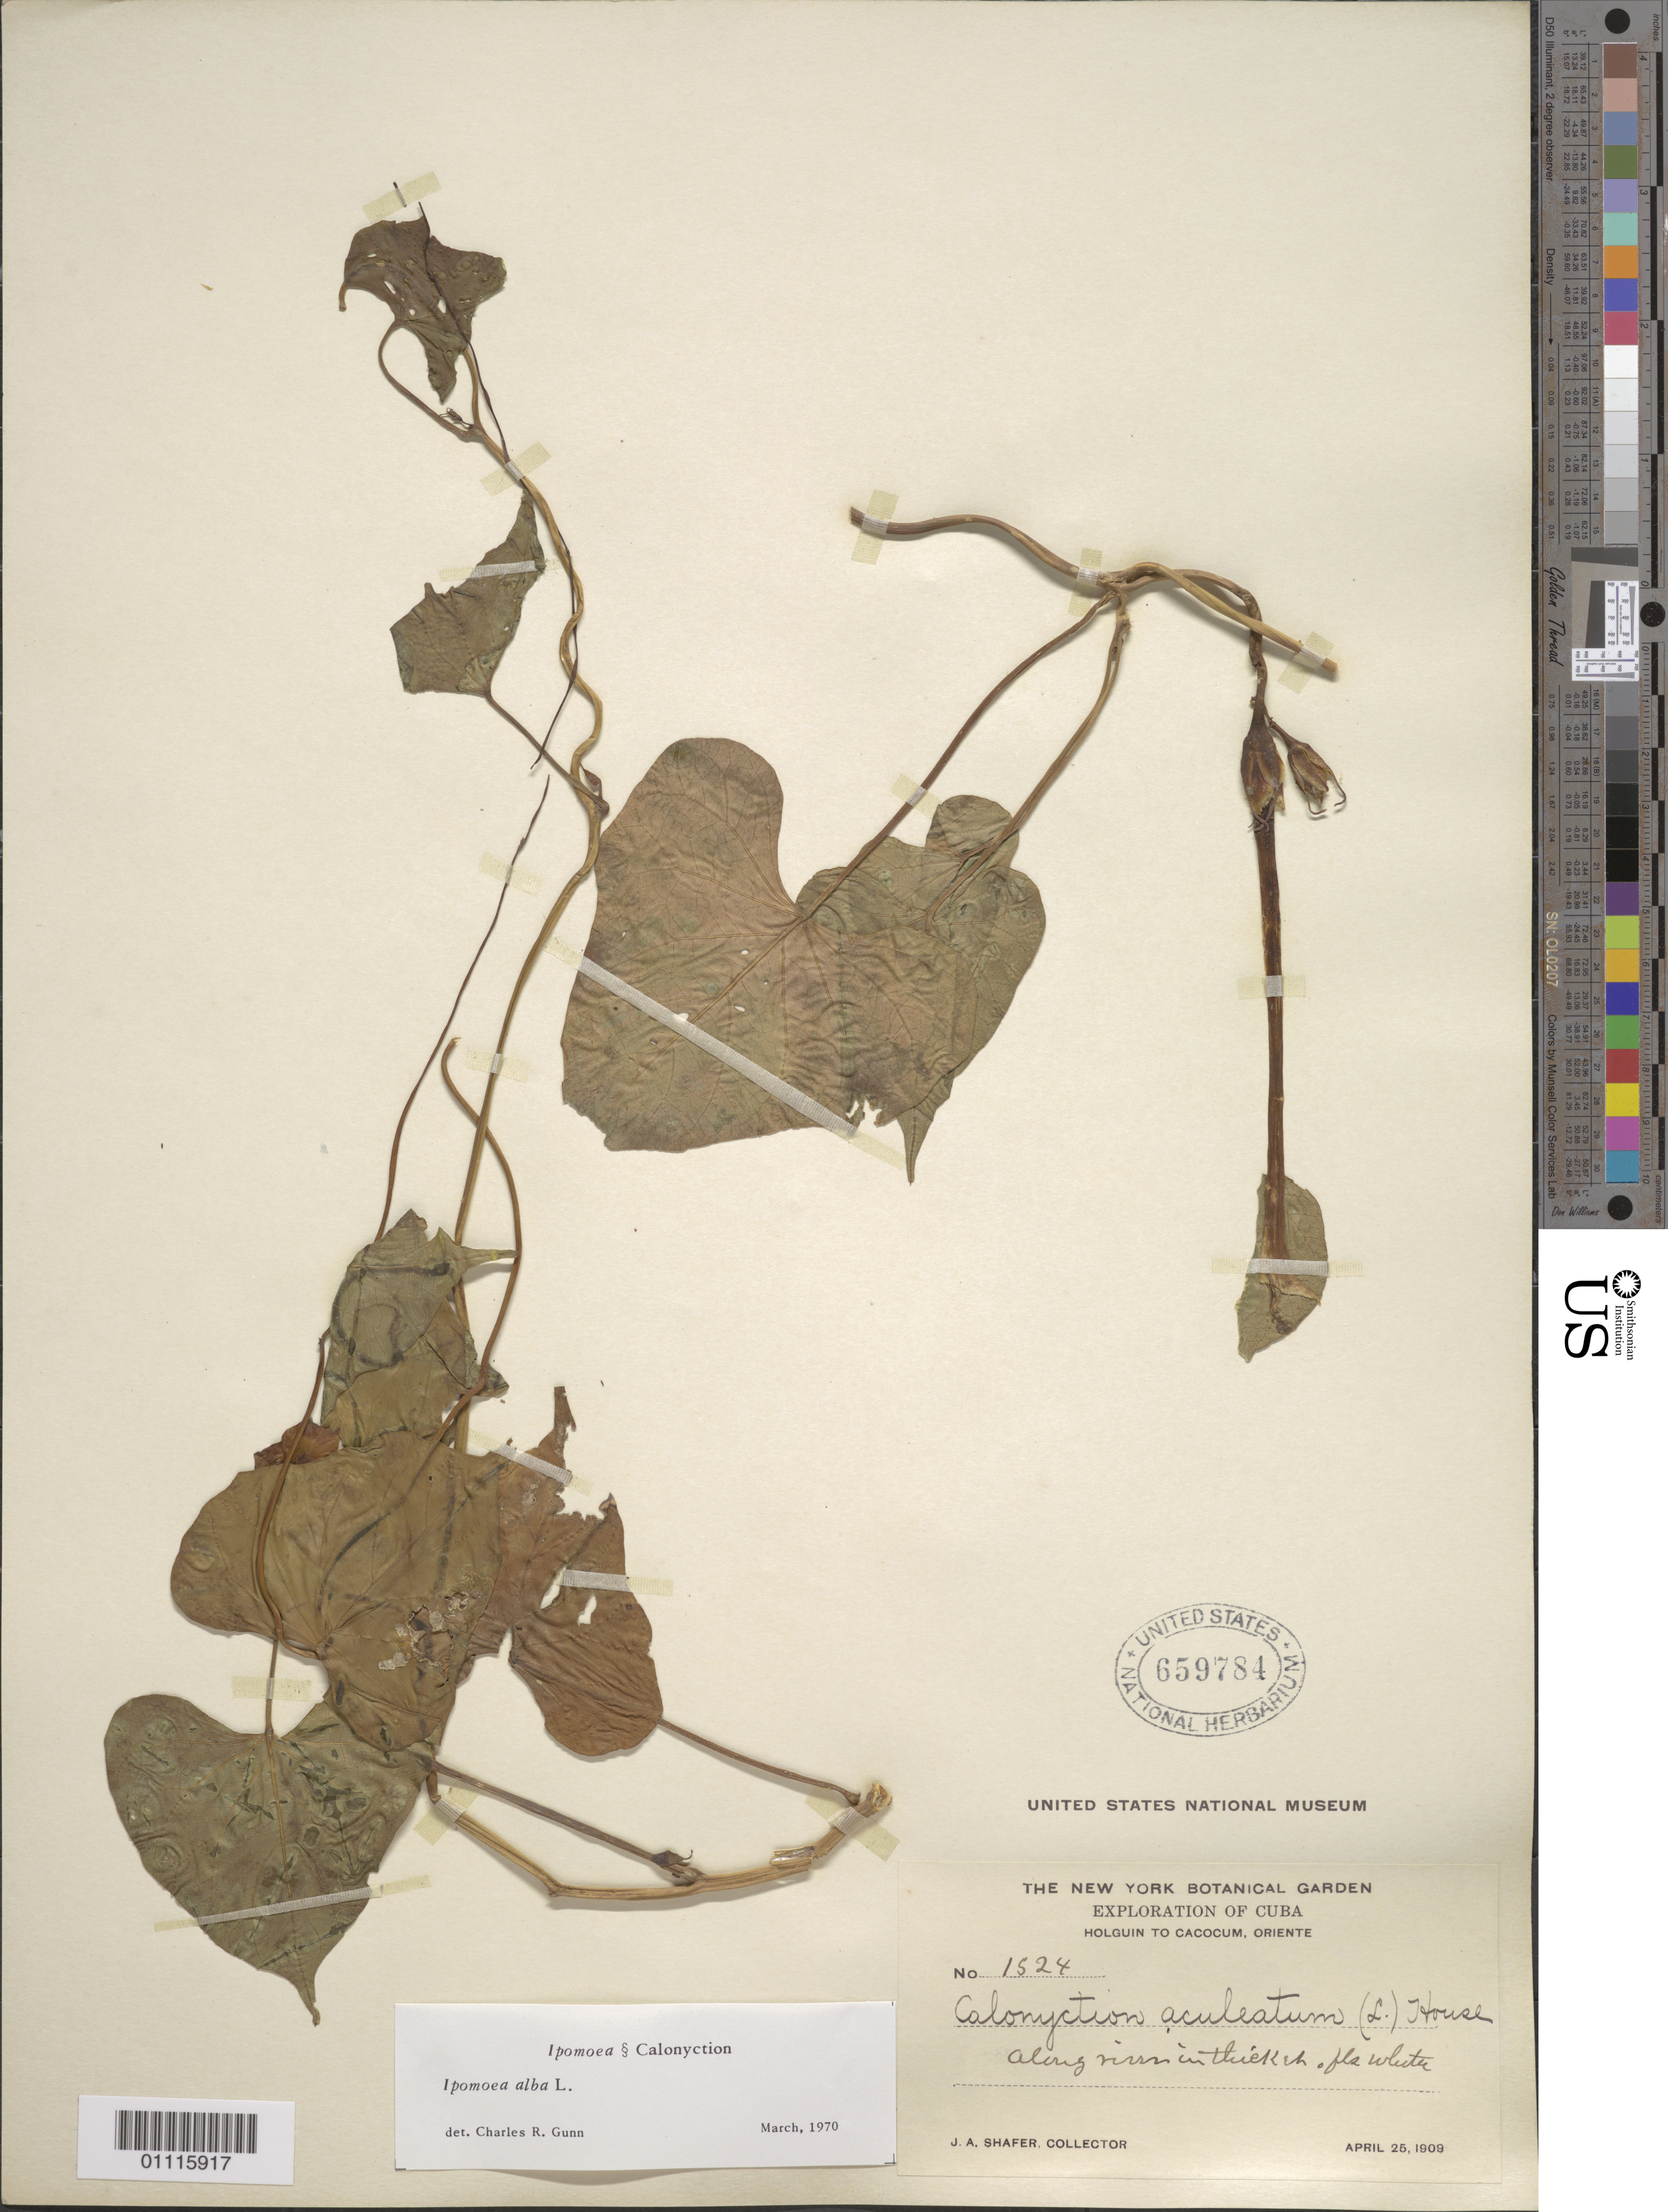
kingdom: Plantae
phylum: Tracheophyta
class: Magnoliopsida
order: Solanales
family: Convolvulaceae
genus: Ipomoea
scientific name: Ipomoea alba L.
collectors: J. A. Shafer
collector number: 1524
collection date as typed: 25 Apr 1909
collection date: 1909-04-25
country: Cuba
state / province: Holguín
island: Cuba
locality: Holguin to Cacocum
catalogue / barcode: US 659784